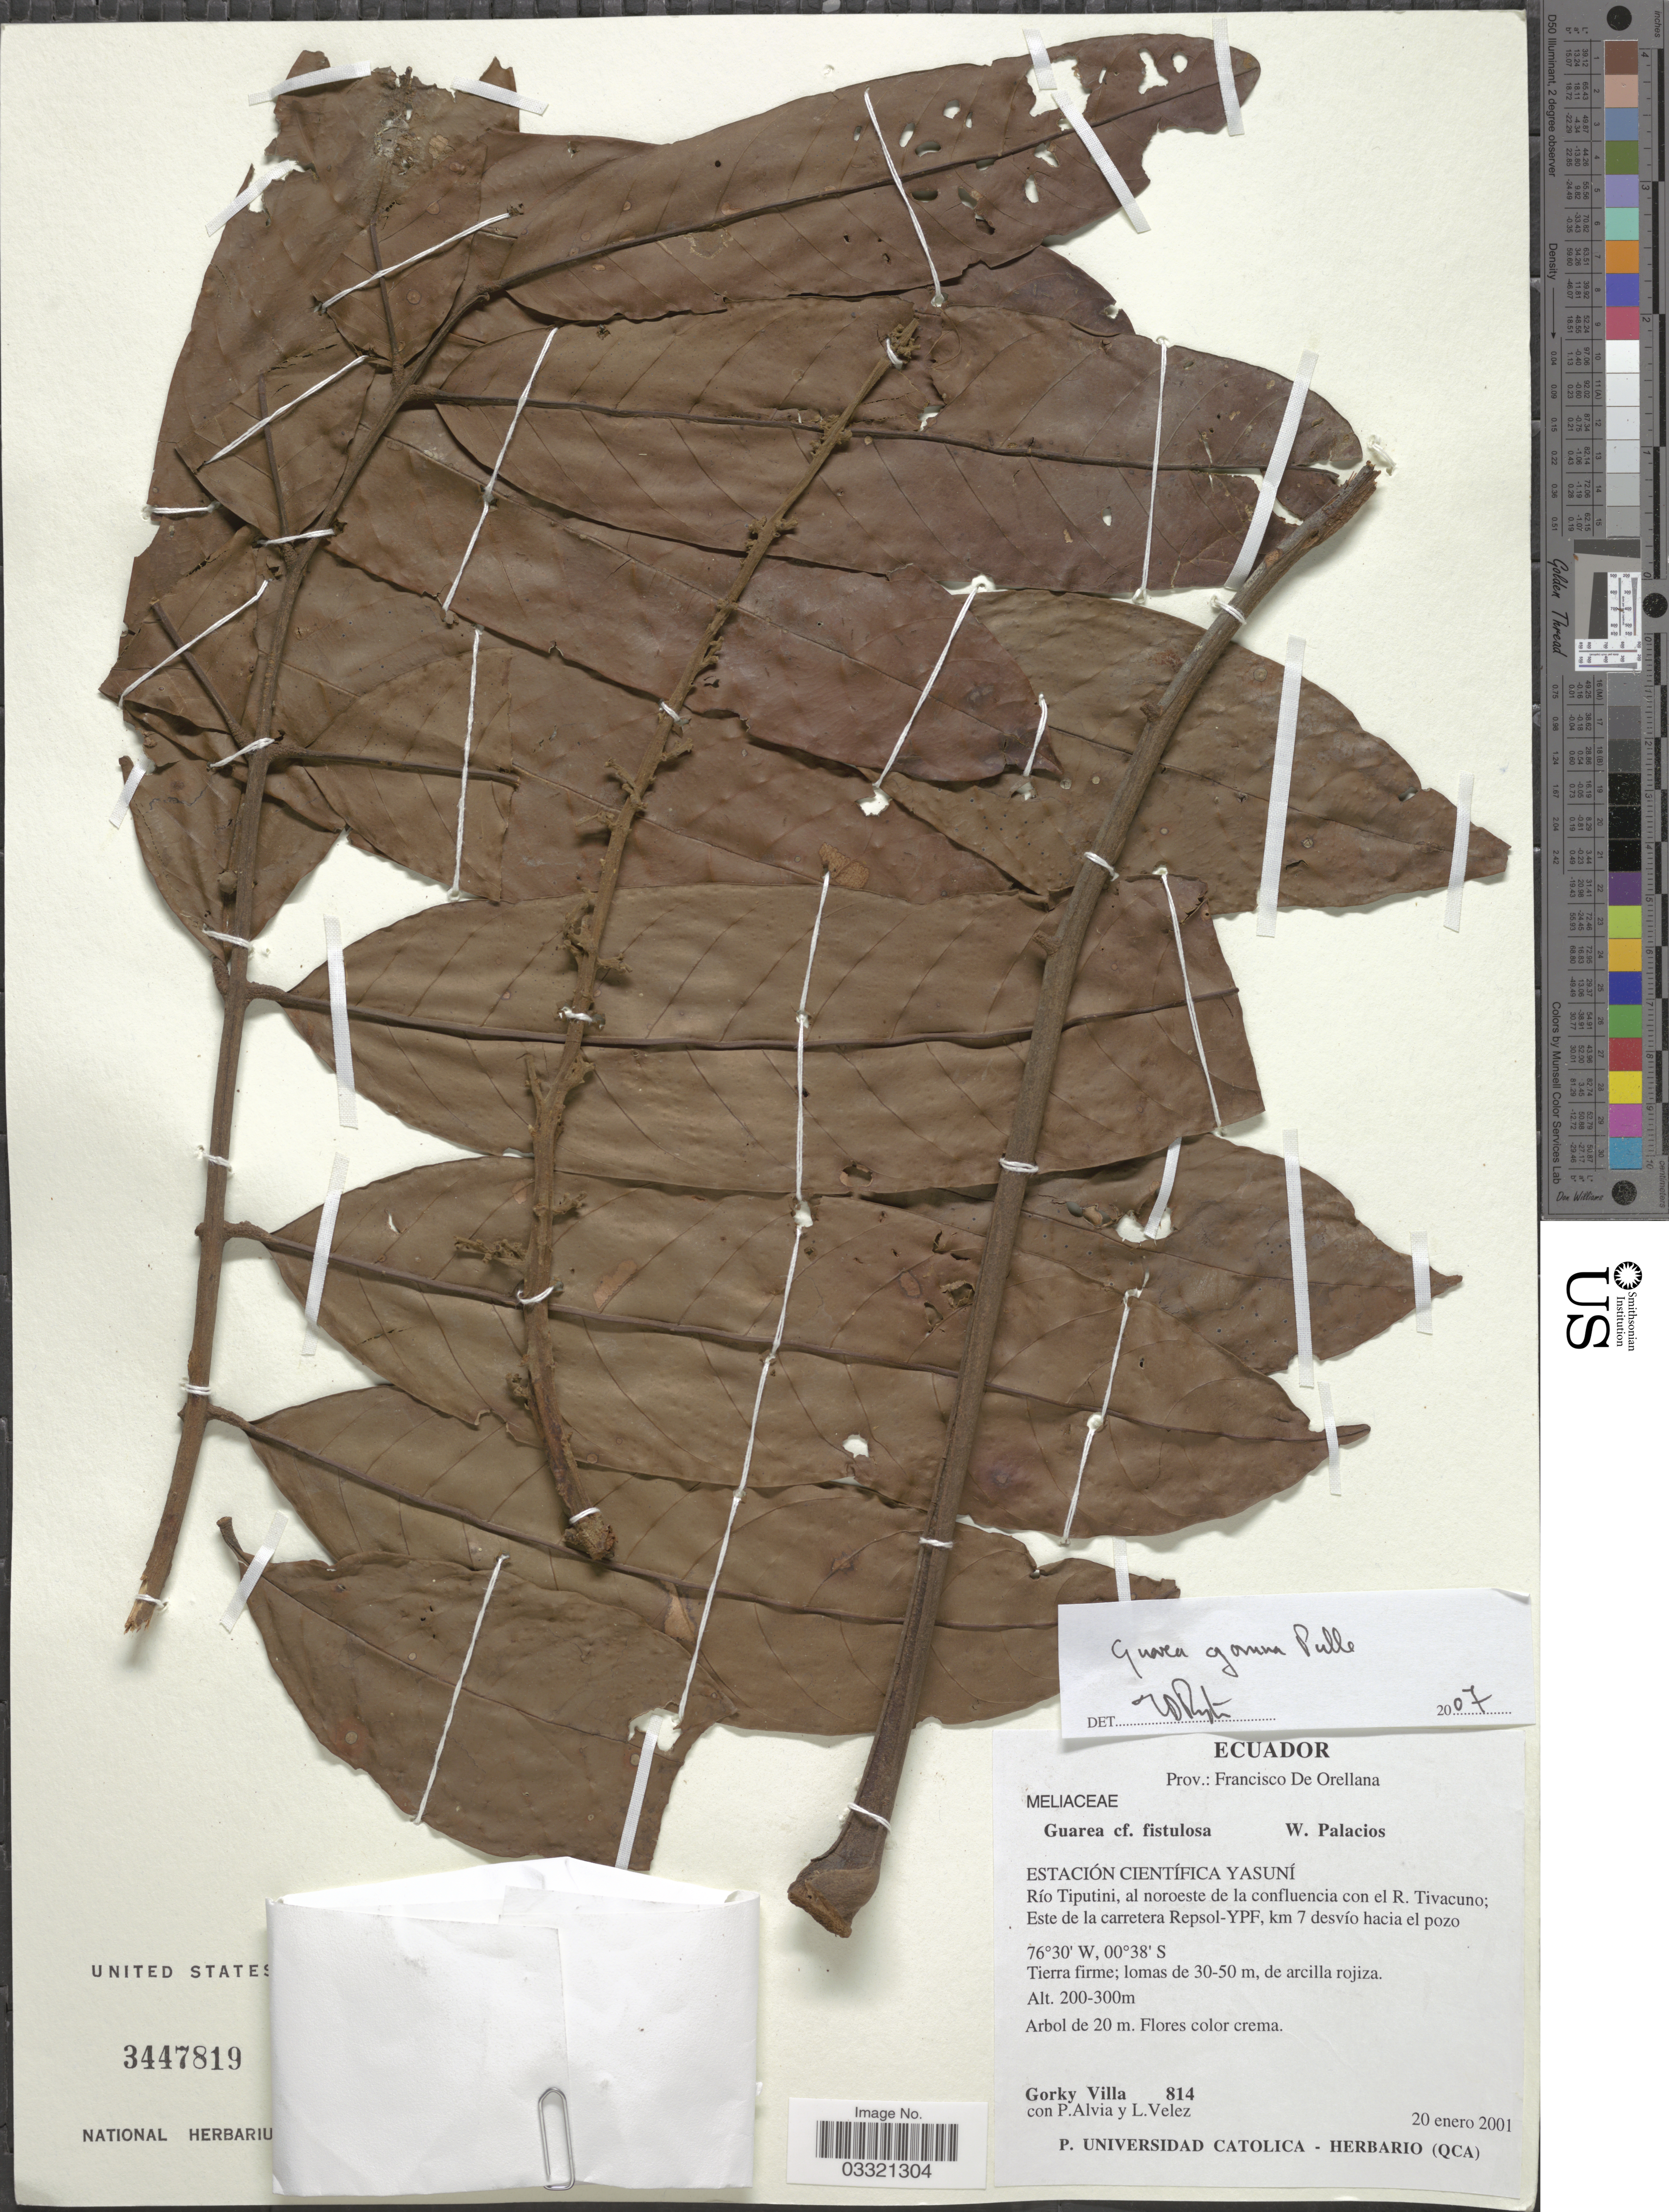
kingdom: Plantae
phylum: Tracheophyta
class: Magnoliopsida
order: Sapindales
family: Meliaceae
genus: Guarea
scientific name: Guarea gomma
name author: Pulle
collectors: G. Villa, P. Alvia & L. Velez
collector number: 814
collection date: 2001-01-20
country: Ecuador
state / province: Orellana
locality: Prov.: Francisco De Orellana. Estación Científica Yasuní. Río Tiputini, al noroeste de la confluencia con el R. Tivacuno; Este de la carretera Repsol-YPF, km 7 desvío hacia el pozo.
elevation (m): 200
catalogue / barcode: US 3447819